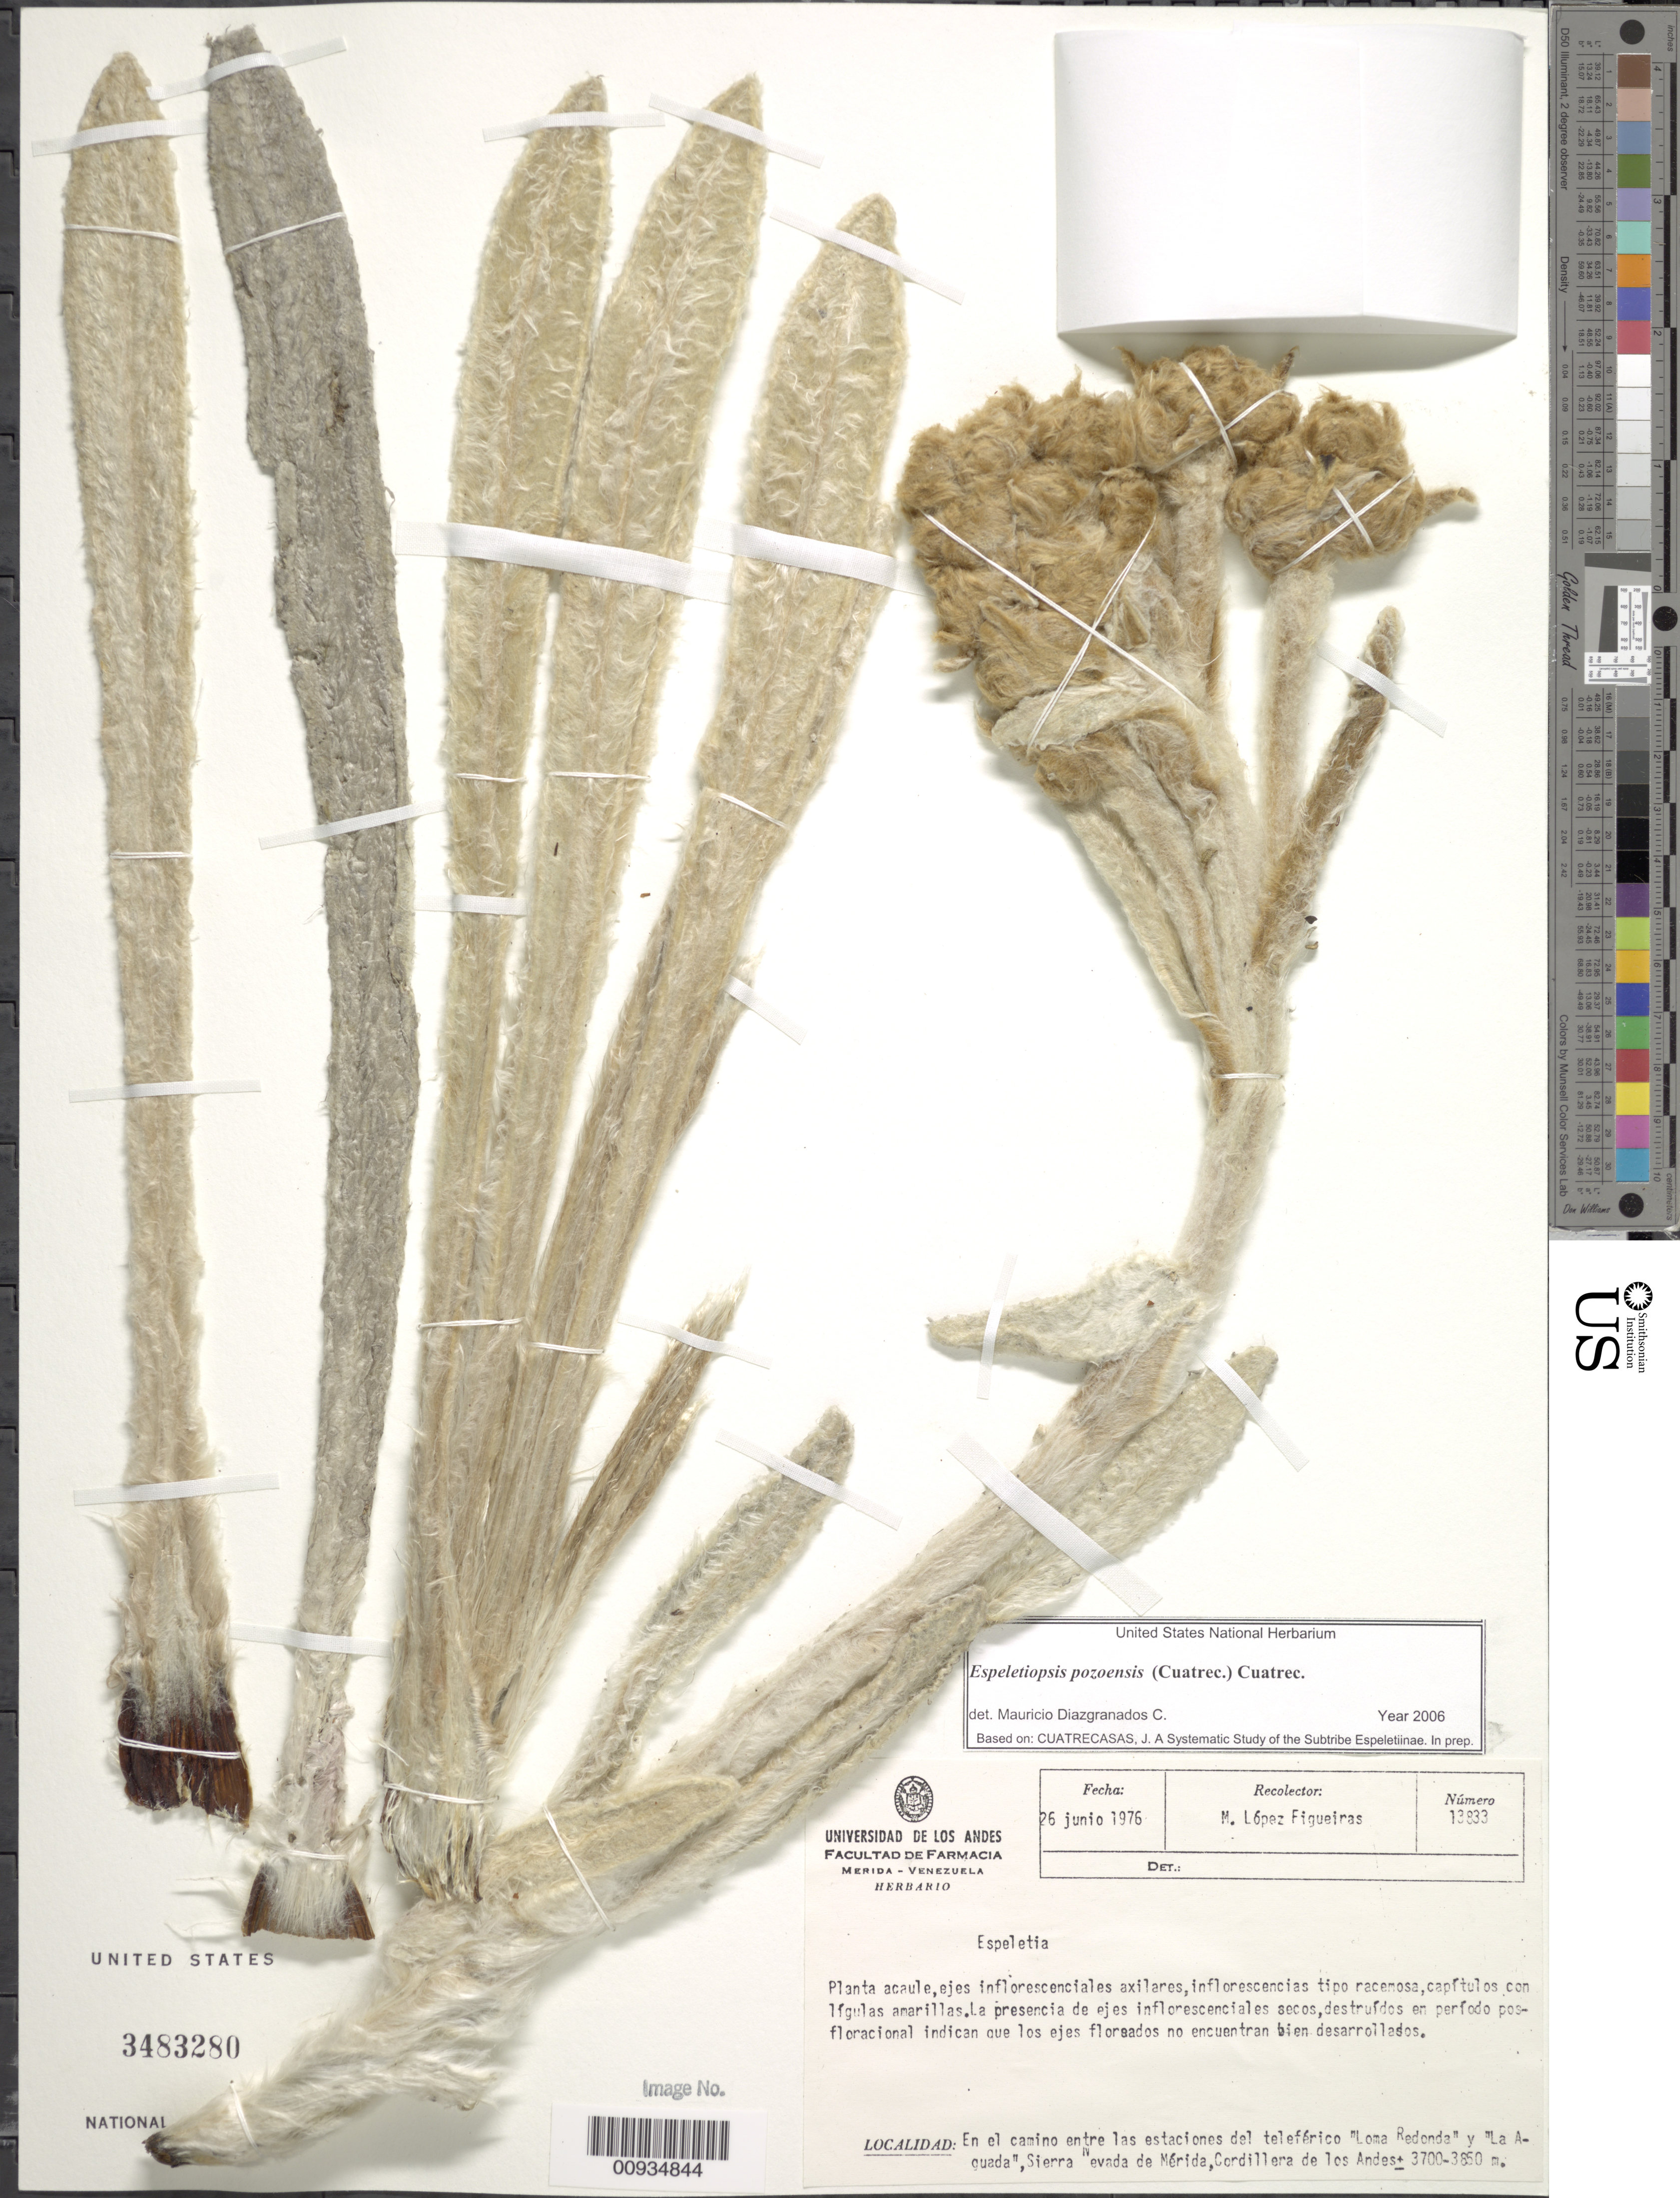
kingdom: Plantae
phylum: Tracheophyta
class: Magnoliopsida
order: Asterales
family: Asteraceae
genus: Espeletiopsis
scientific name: Espeletiopsis pozoensis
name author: (Cuatrec.) Cuatrec.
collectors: M. López Figueiras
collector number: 13833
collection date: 1976-06-26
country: Venezuela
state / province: Mérida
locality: En el camino entre las estaciones del teleférico "Loma Redonda" y "La Aguada", Sierra Nevada de Mérida, Cordillera de los Andes.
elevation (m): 3700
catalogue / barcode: US 3483280